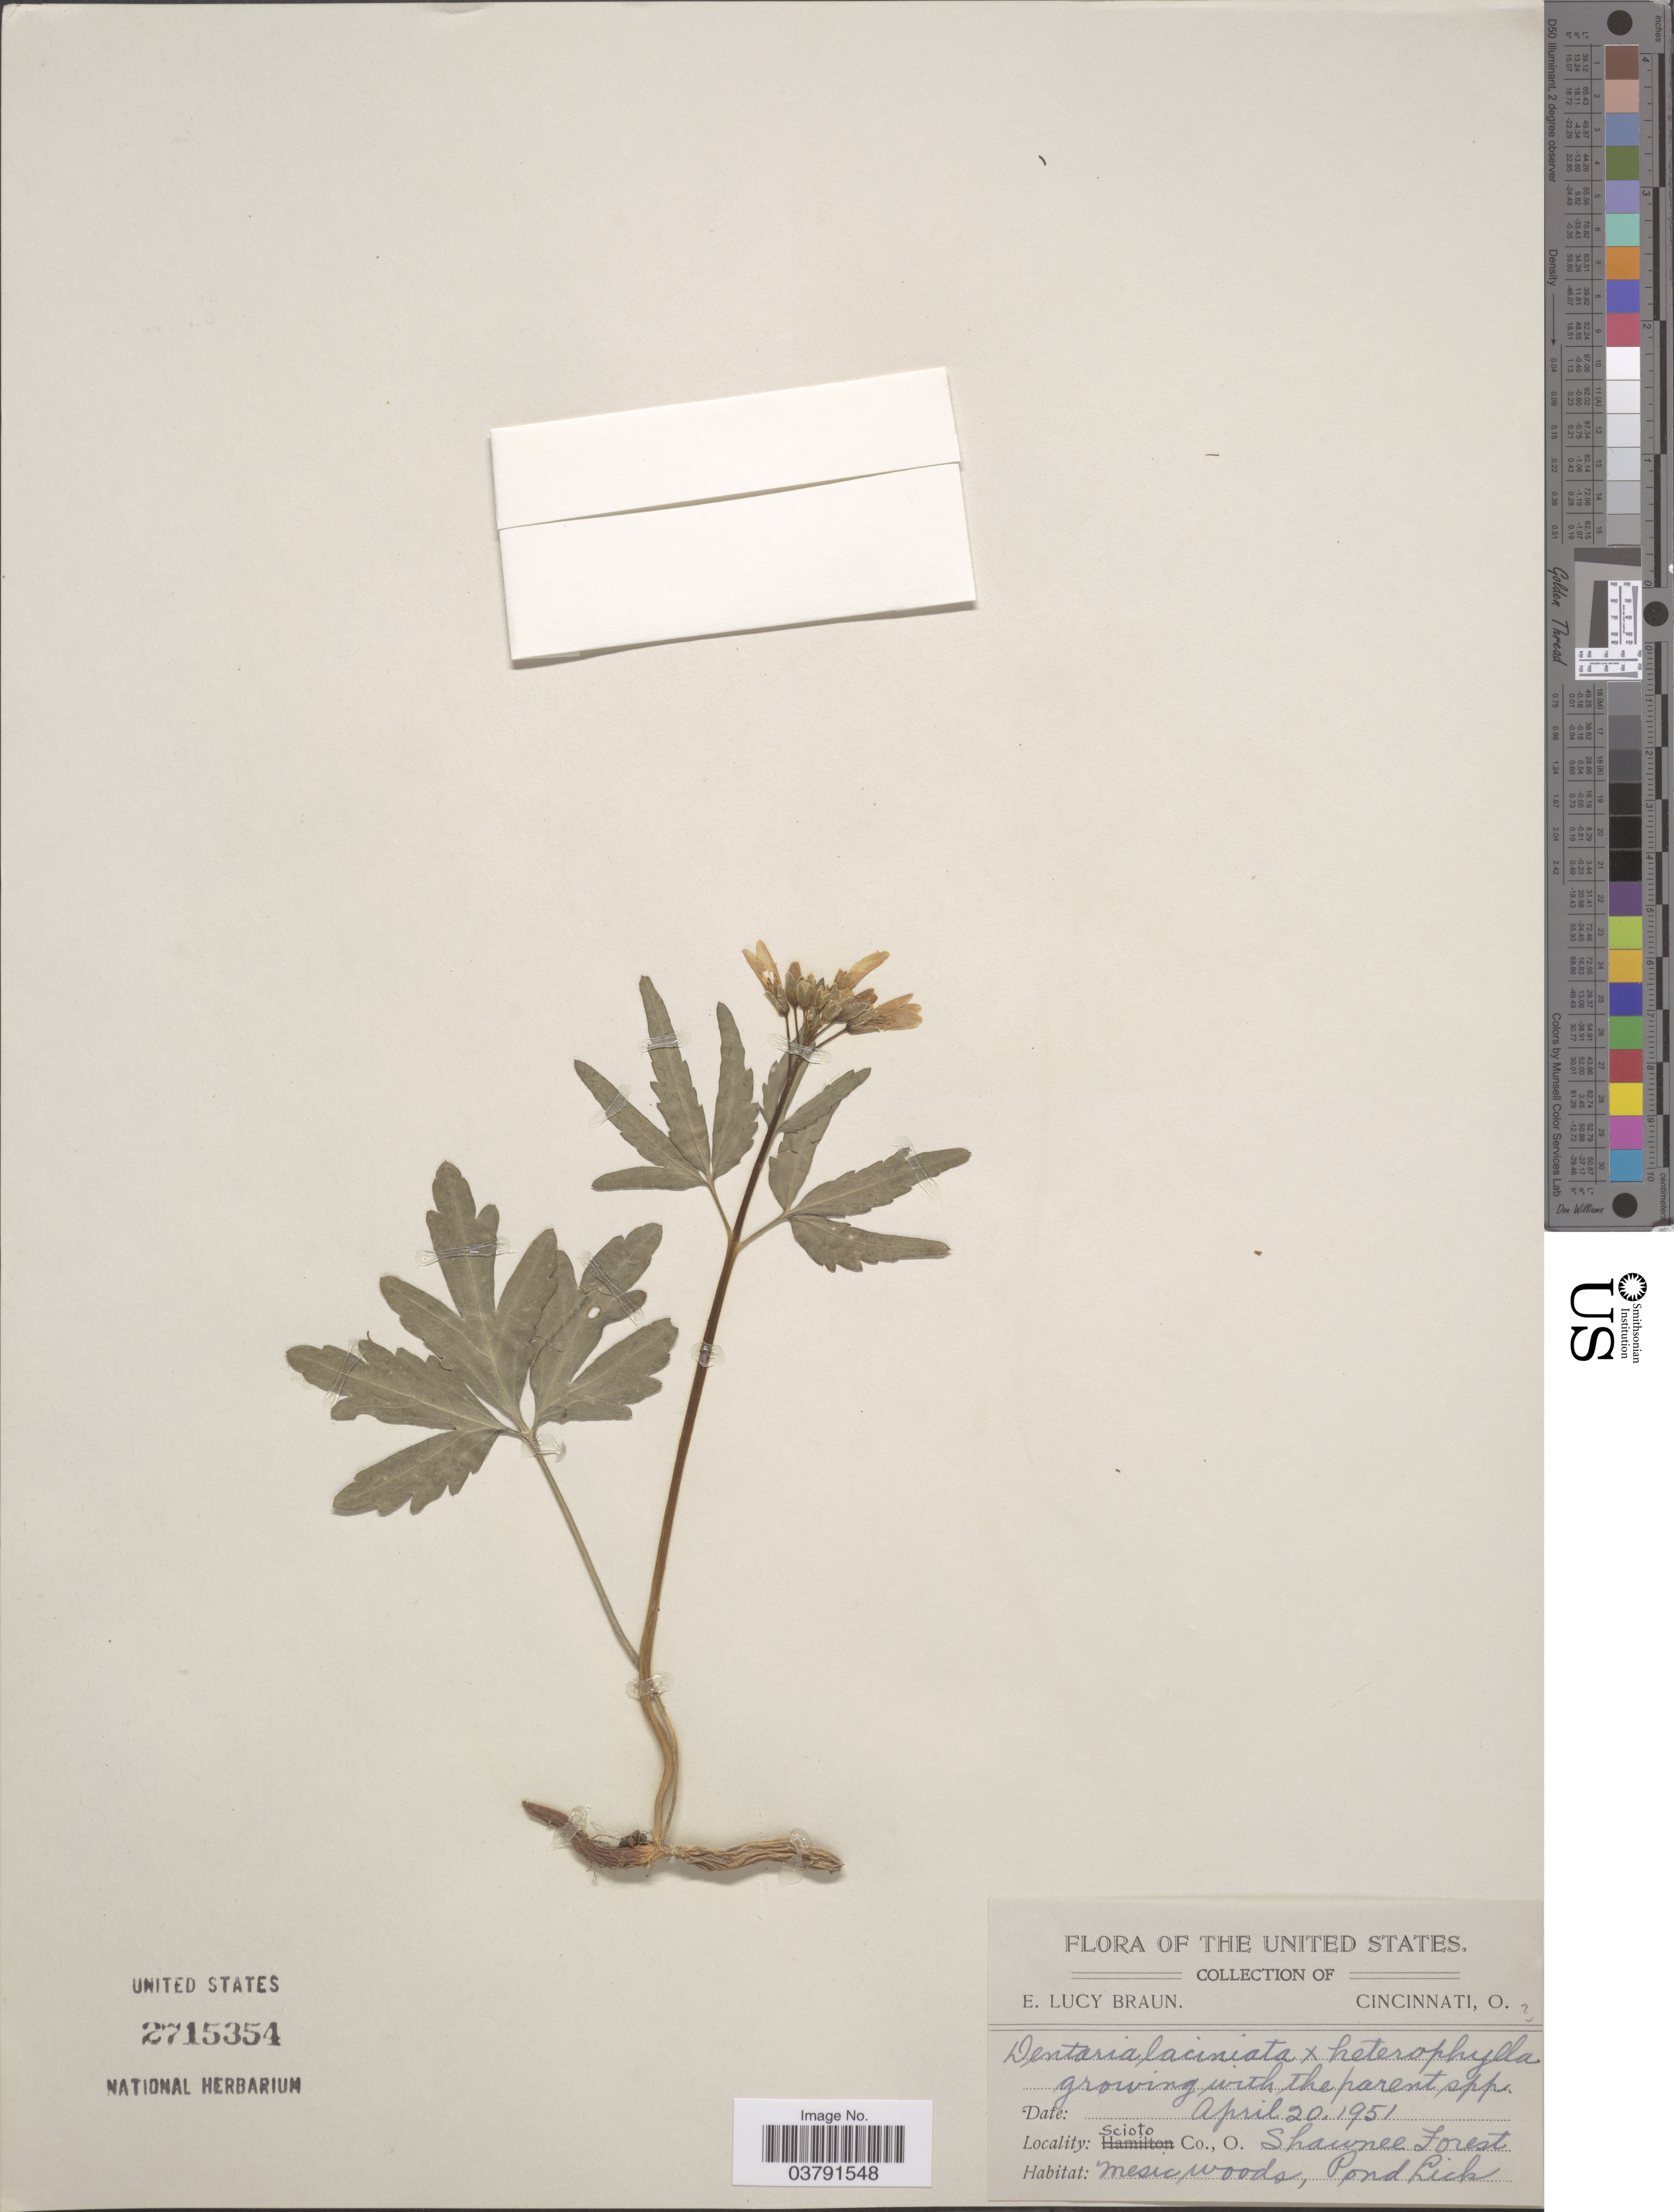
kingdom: Plantae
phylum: Tracheophyta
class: Magnoliopsida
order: Brassicales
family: Brassicaceae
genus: Dentaria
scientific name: Dentaria laciniata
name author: Muhl.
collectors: E. L. Braun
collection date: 1951-04-20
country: United States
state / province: Ohio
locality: Scioto Co., Shawnee Forest. Pond Lick.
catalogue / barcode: US 2715354